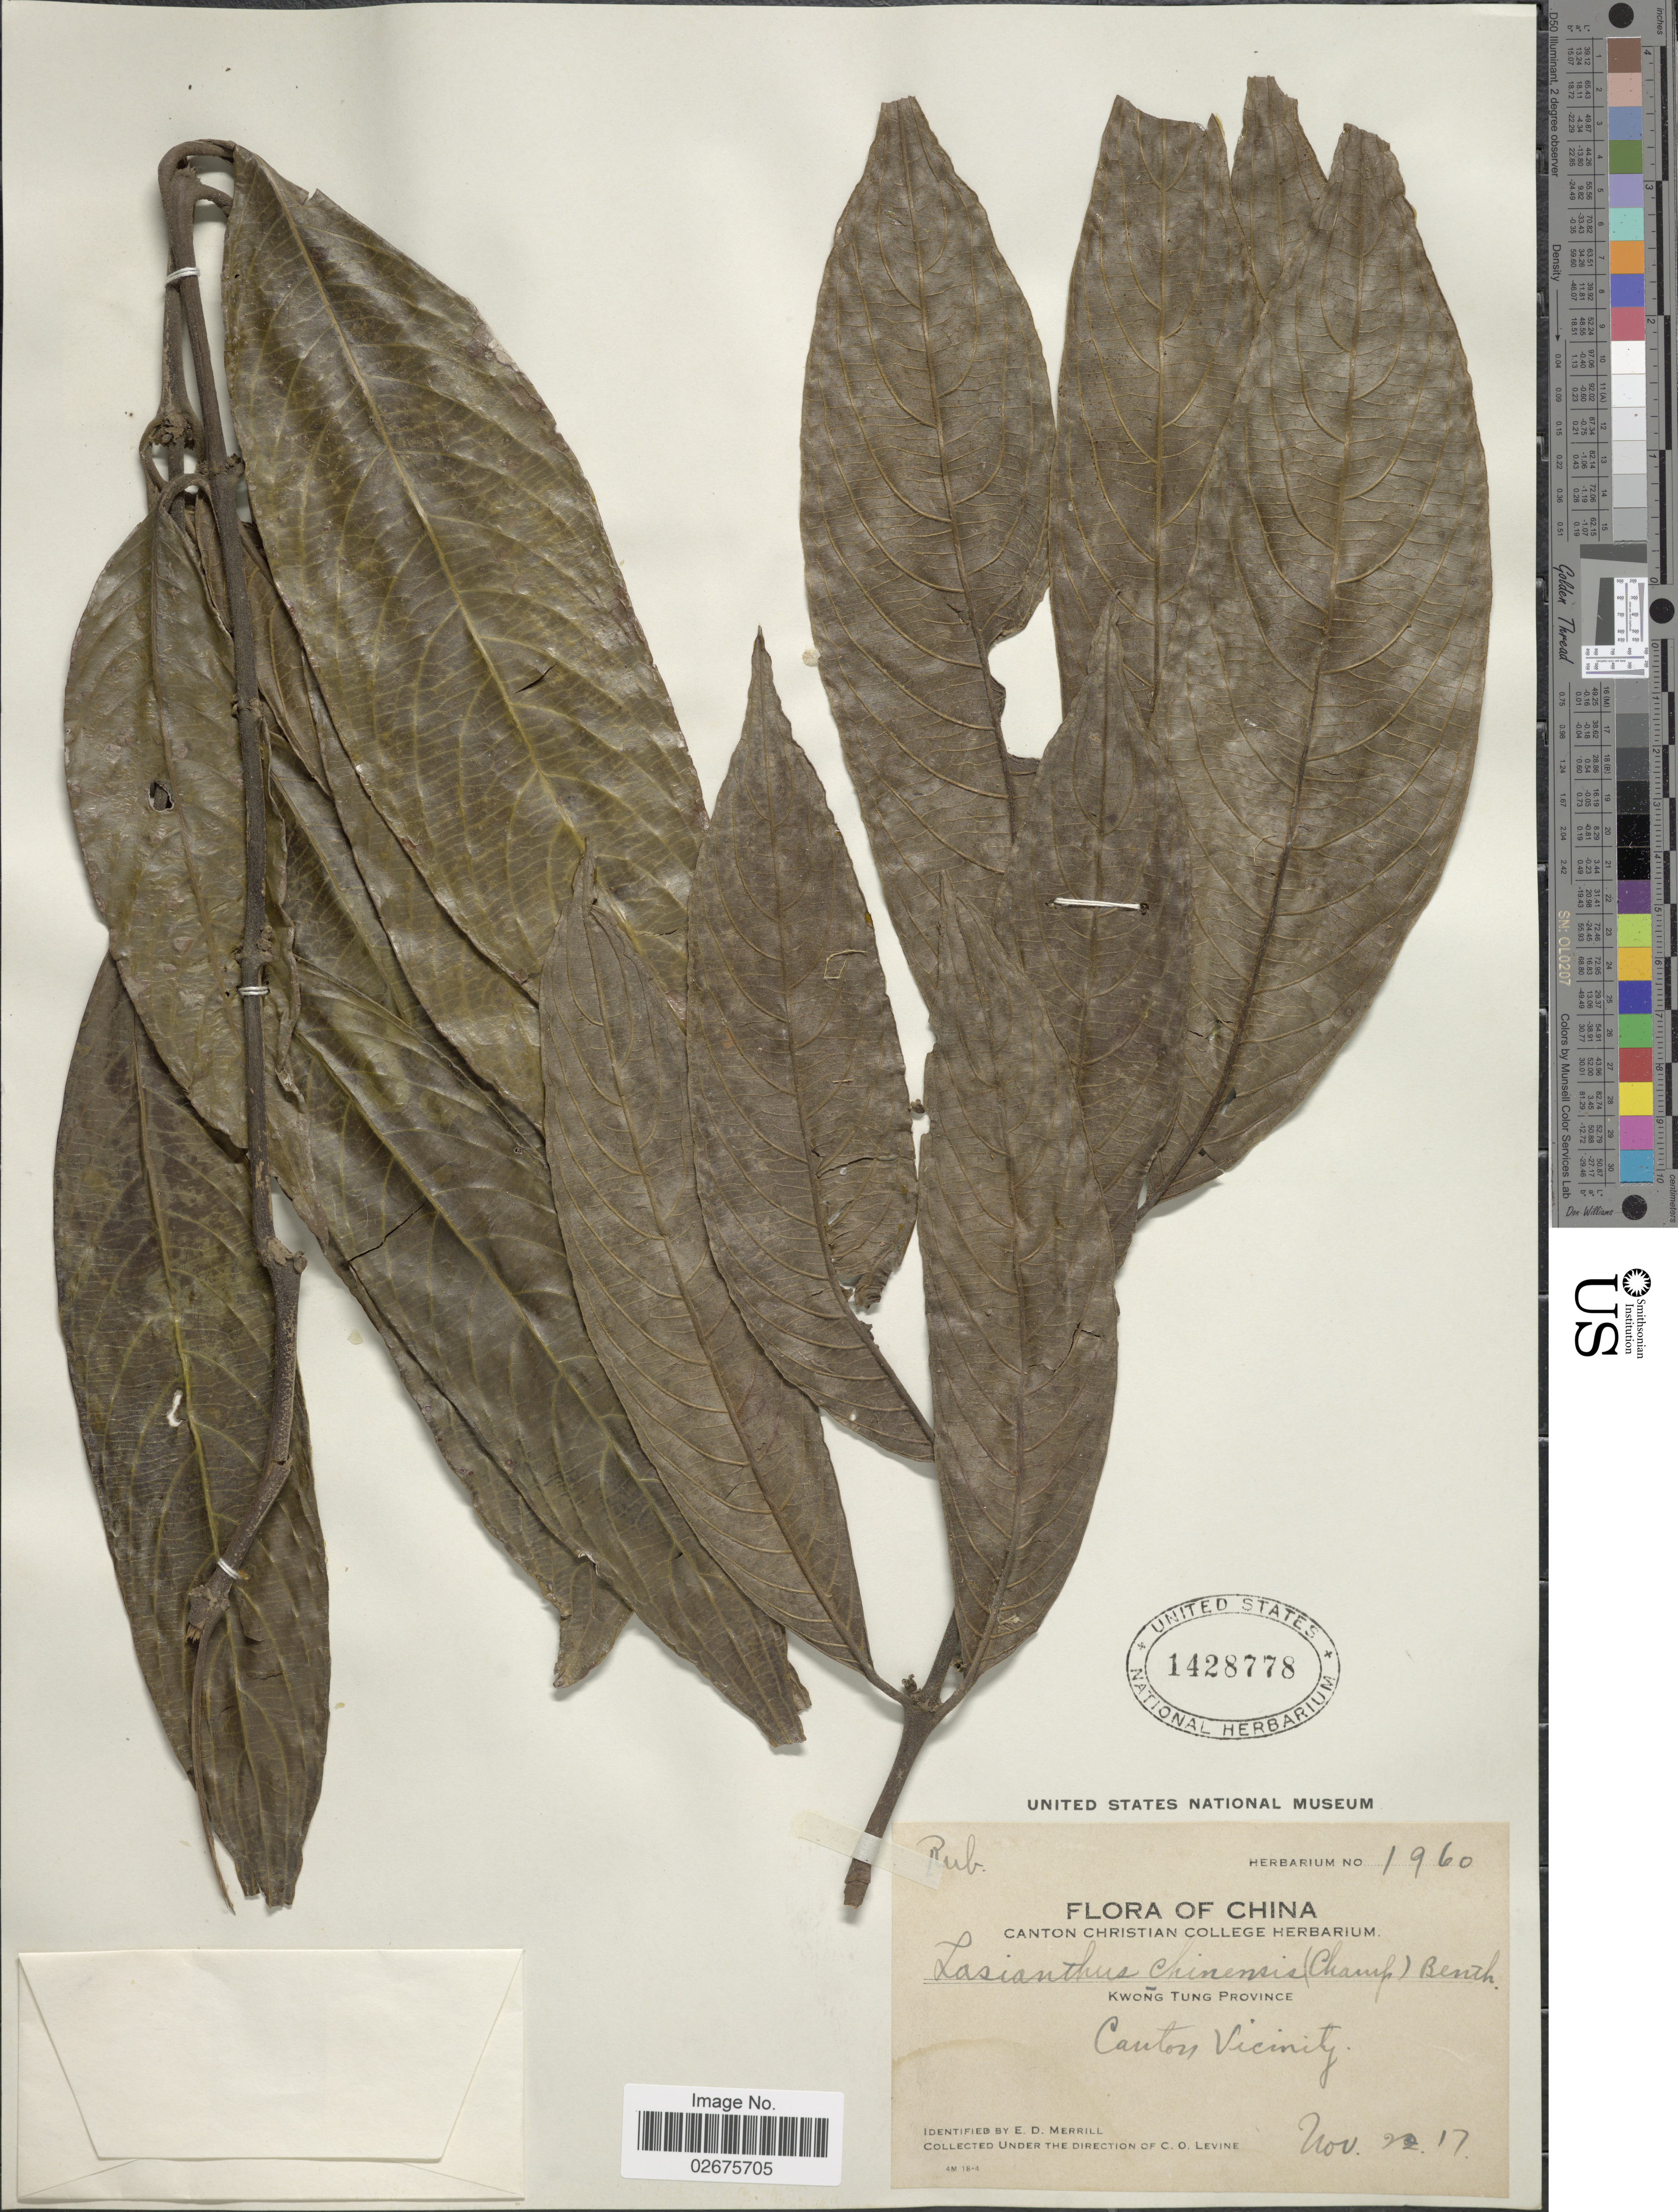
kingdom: Plantae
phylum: Tracheophyta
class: Magnoliopsida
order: Gentianales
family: Rubiaceae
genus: Lasianthus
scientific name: Lasianthus chinensis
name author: (Champ. ex Benth.) Benth.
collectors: C. O. Levine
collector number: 1960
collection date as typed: Transcribed d/m/y: 2/11/17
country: China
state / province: Guangdong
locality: Kwong Tung Province, Canton Vicinity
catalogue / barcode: US 1428778